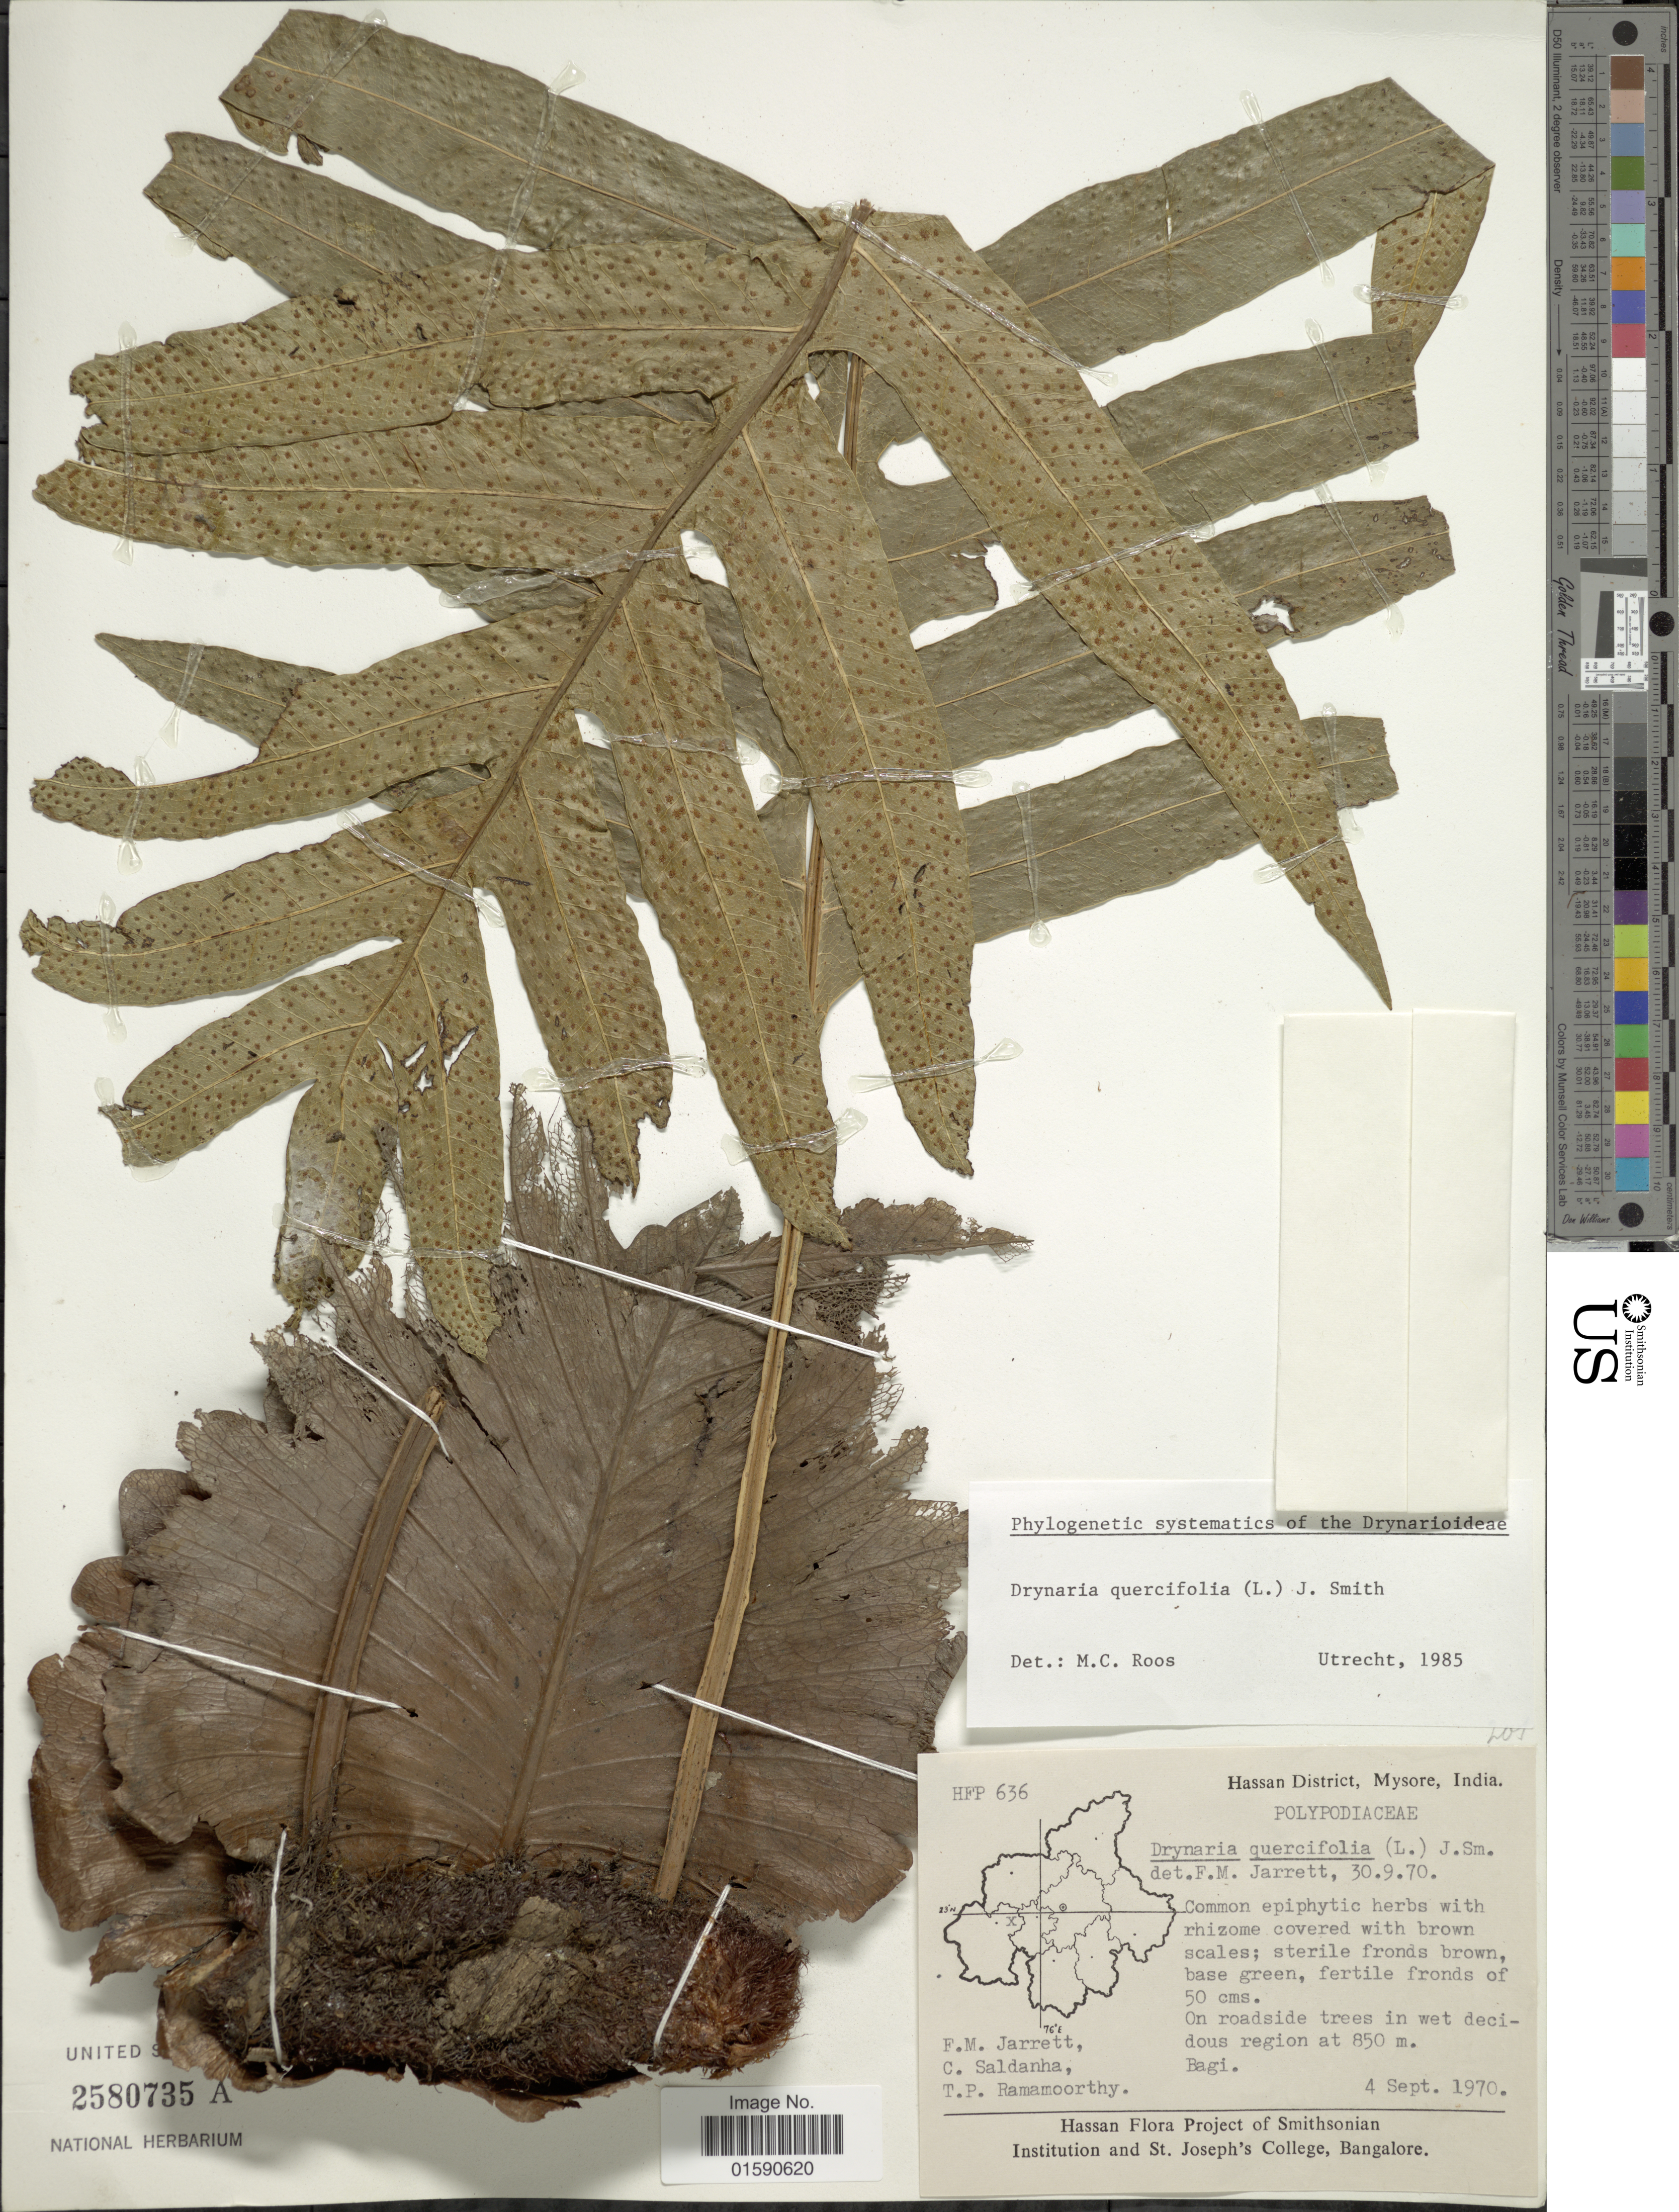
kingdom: Plantae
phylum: Tracheophyta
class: Polypodiopsida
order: Polypodiales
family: Polypodiaceae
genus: Drynaria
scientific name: Drynaria quercifolia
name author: (L.) J. Sm.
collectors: F. M. Jarrett, C. Saldanha & T. P. Ramamoorthy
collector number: HFP 636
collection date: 1970-09-04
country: India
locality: Hassan District, Mysore, India. On Roadside trees in wet decidous region, Bagi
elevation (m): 850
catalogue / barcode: US 2580735A